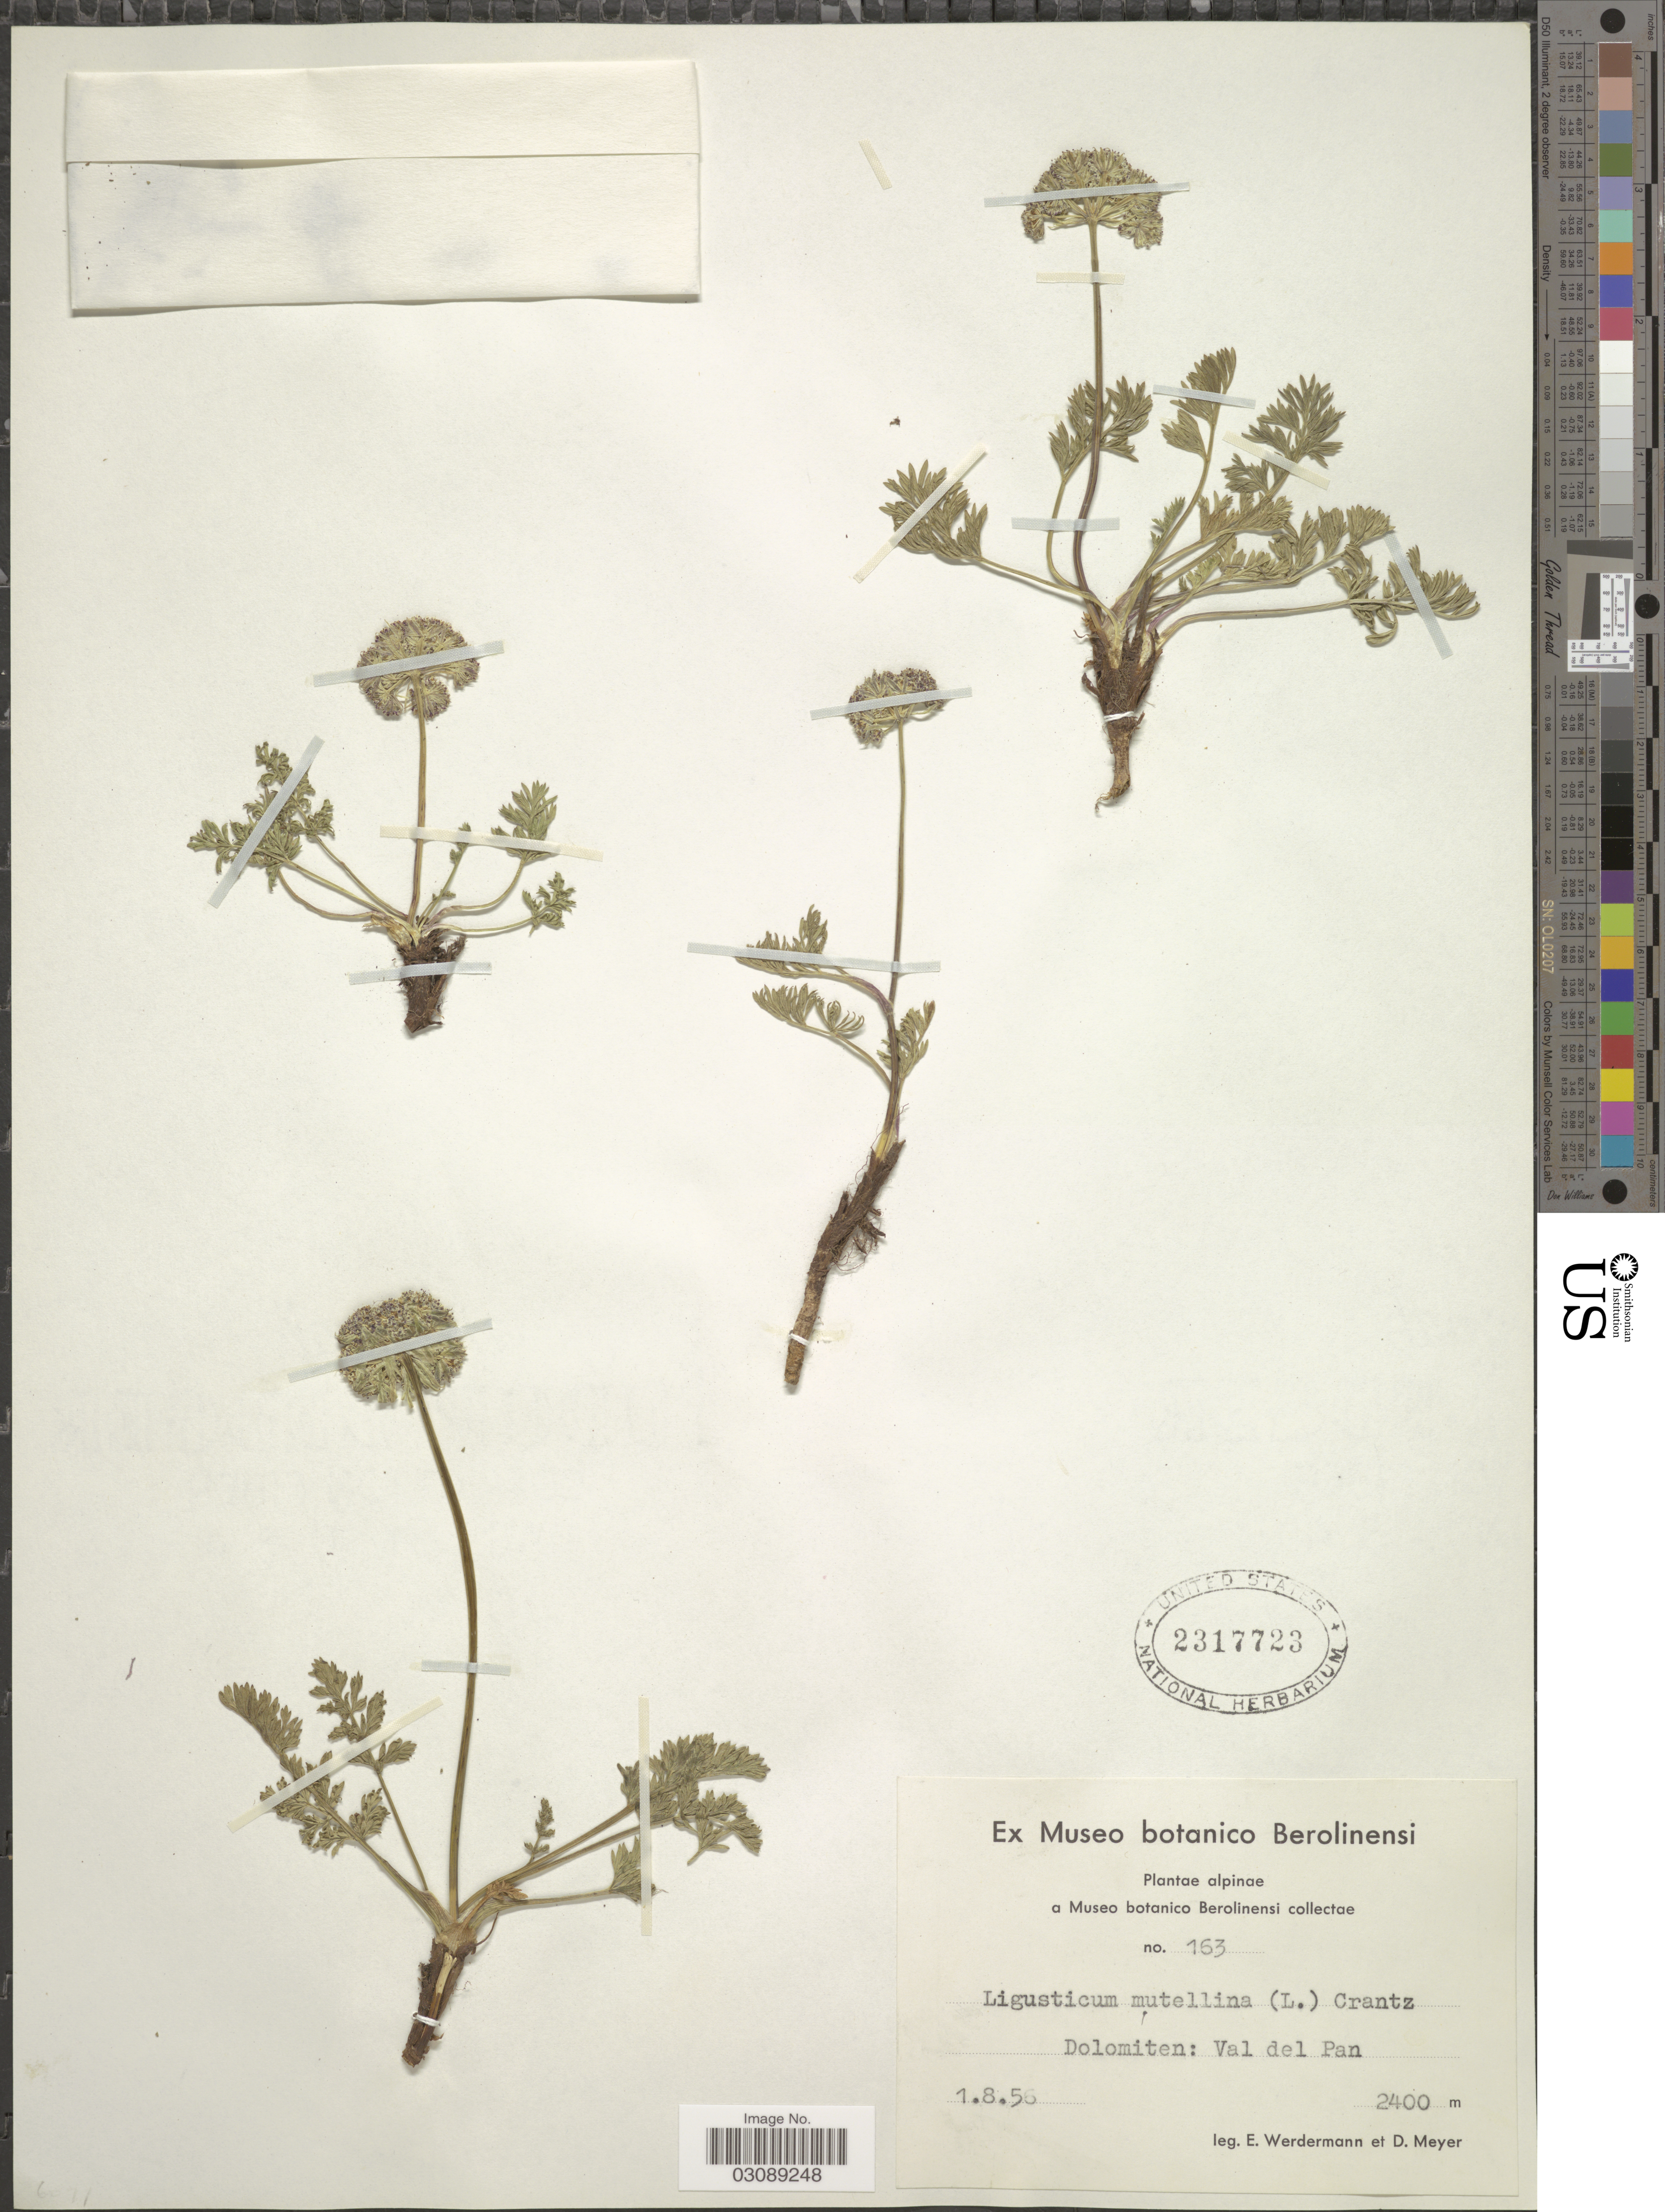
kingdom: Plantae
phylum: Tracheophyta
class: Magnoliopsida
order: Apiales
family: Apiaceae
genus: Ligusticum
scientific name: Ligusticum mutellina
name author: Crantz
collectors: E. Werdermann & D. Meyer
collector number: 163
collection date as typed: Transcribed d/m/y: 1/8/56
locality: Dolomiten: Val del Pan.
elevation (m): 2400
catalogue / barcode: US 2317723